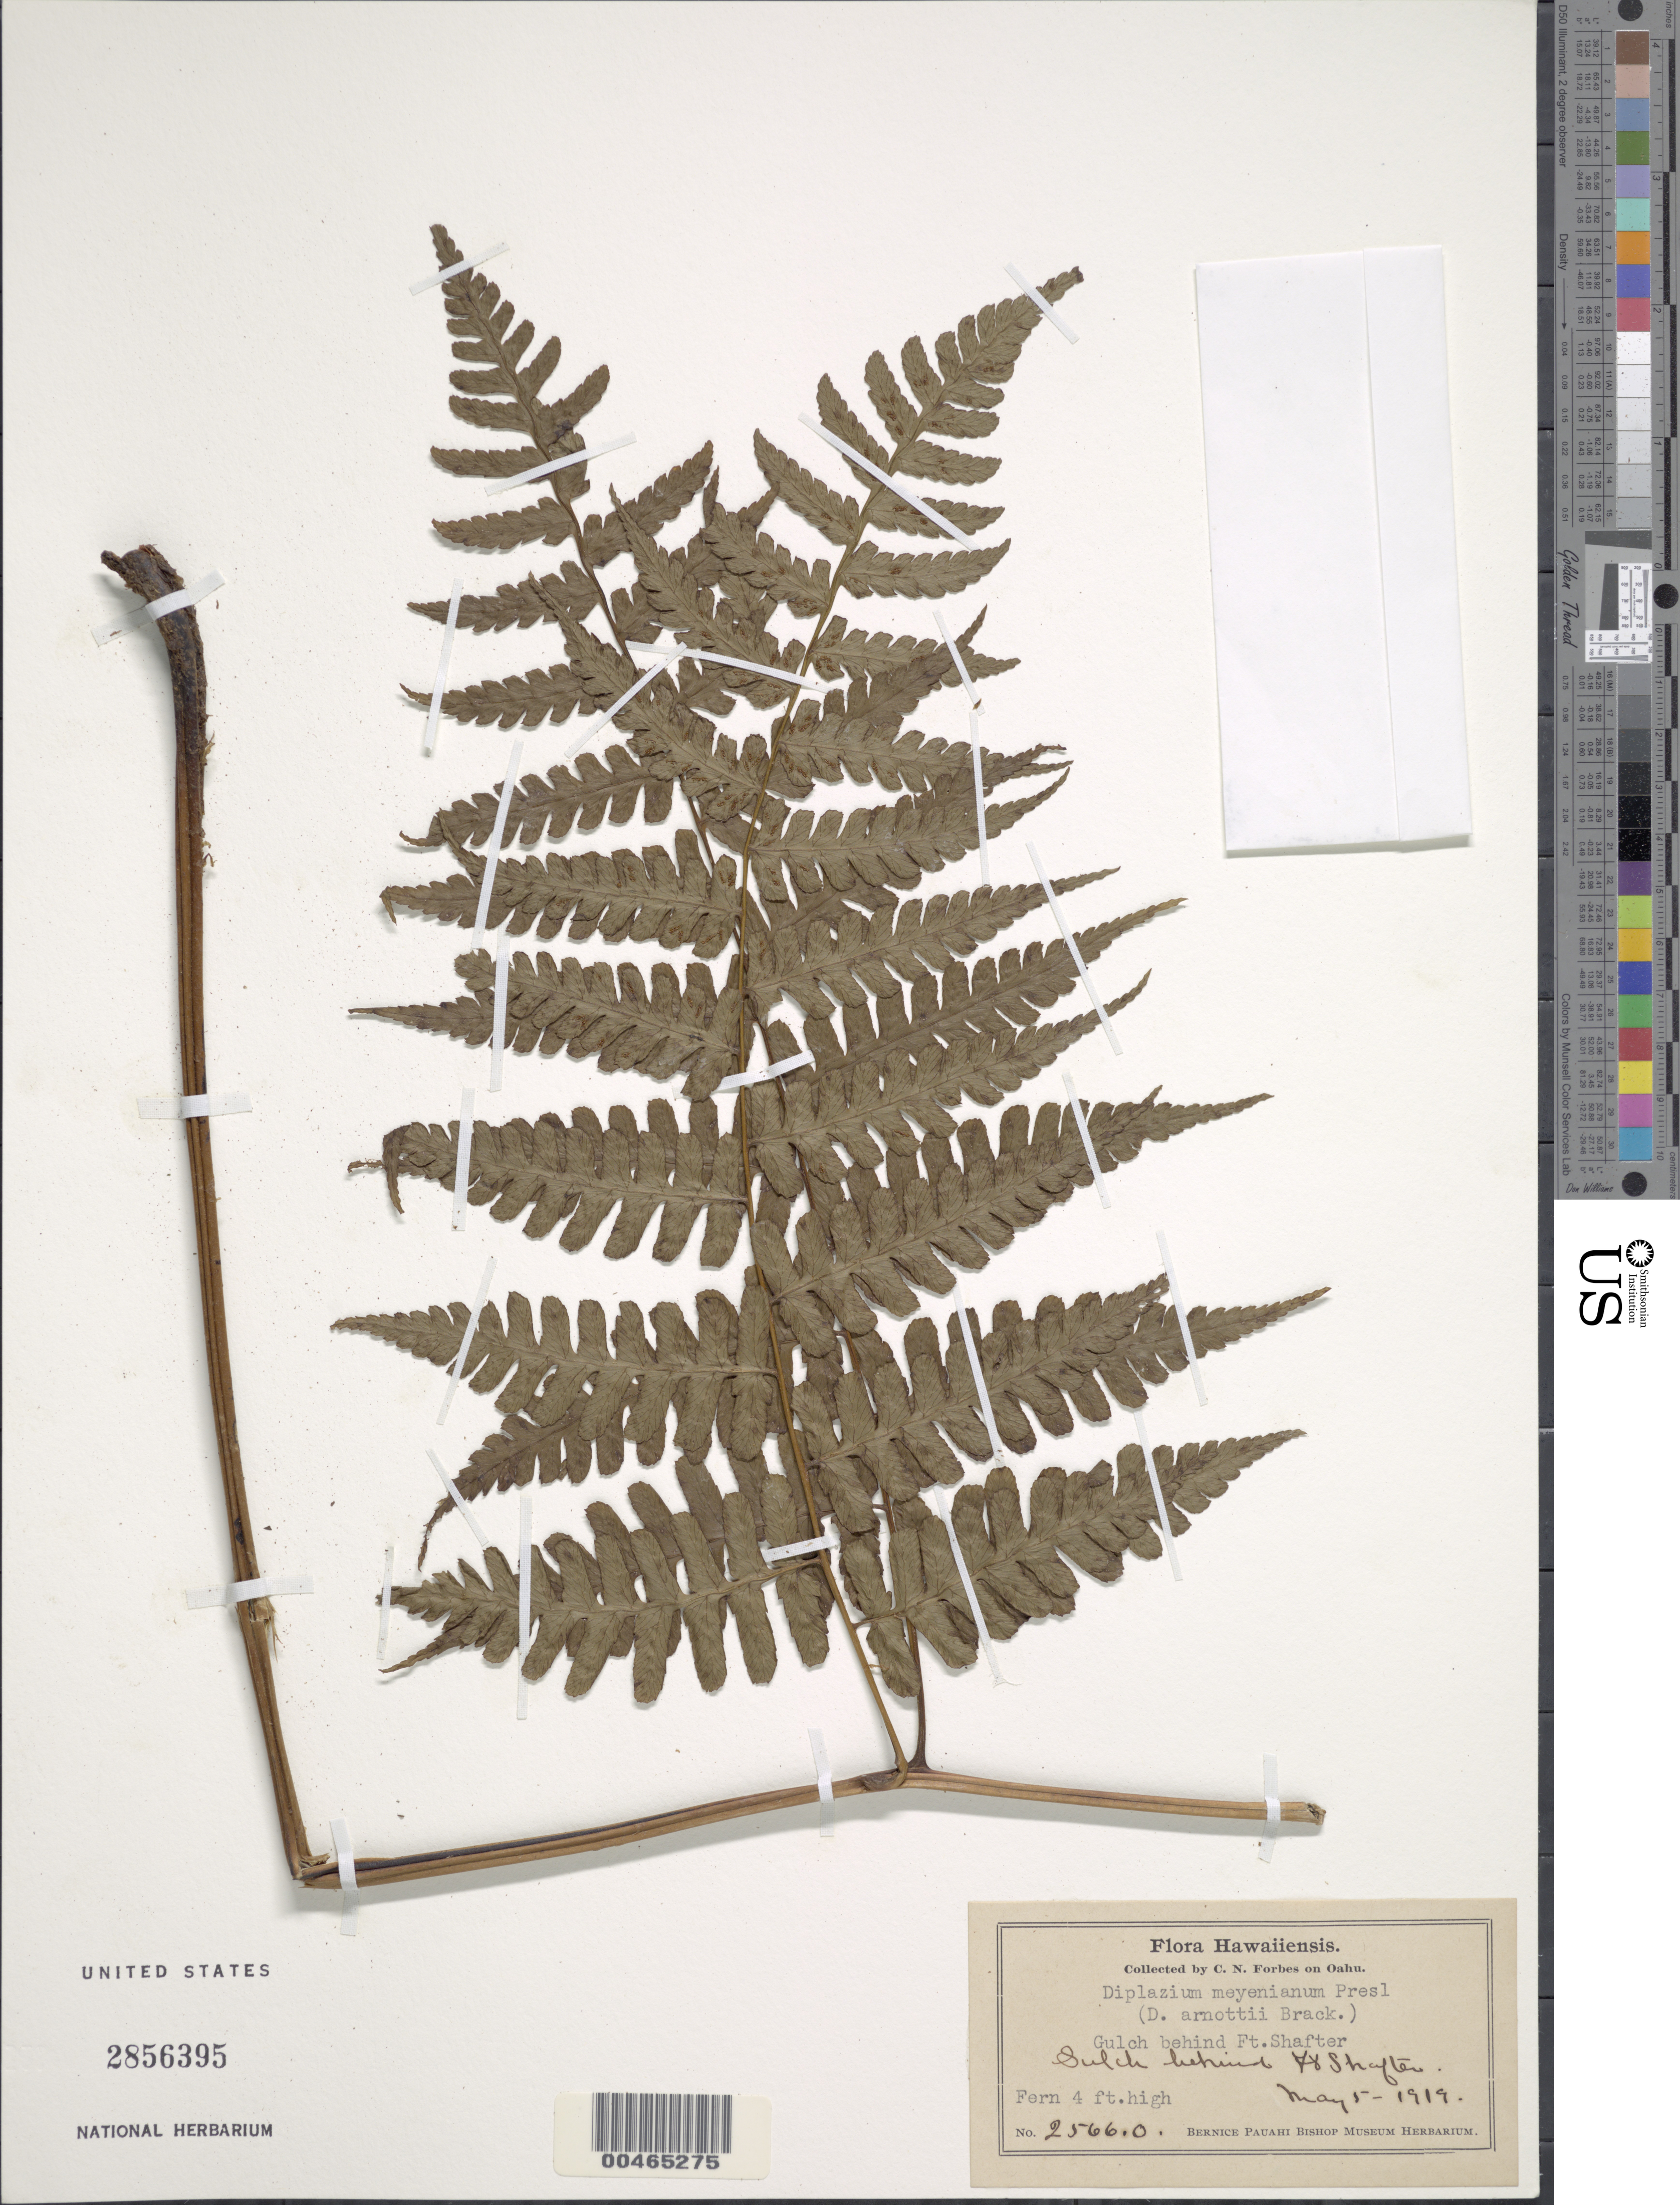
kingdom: Plantae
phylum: Tracheophyta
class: Polypodiopsida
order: Polypodiales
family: Athyriaceae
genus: Diplazium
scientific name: Diplazium arnottii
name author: Brack.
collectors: C. N. Forbes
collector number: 2566.O.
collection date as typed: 5 May 1919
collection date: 1919-05-05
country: United States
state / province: Hawaii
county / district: Honolulu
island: Oahu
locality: Gulch behind Fort Shafter, Oahu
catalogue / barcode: US 2856395